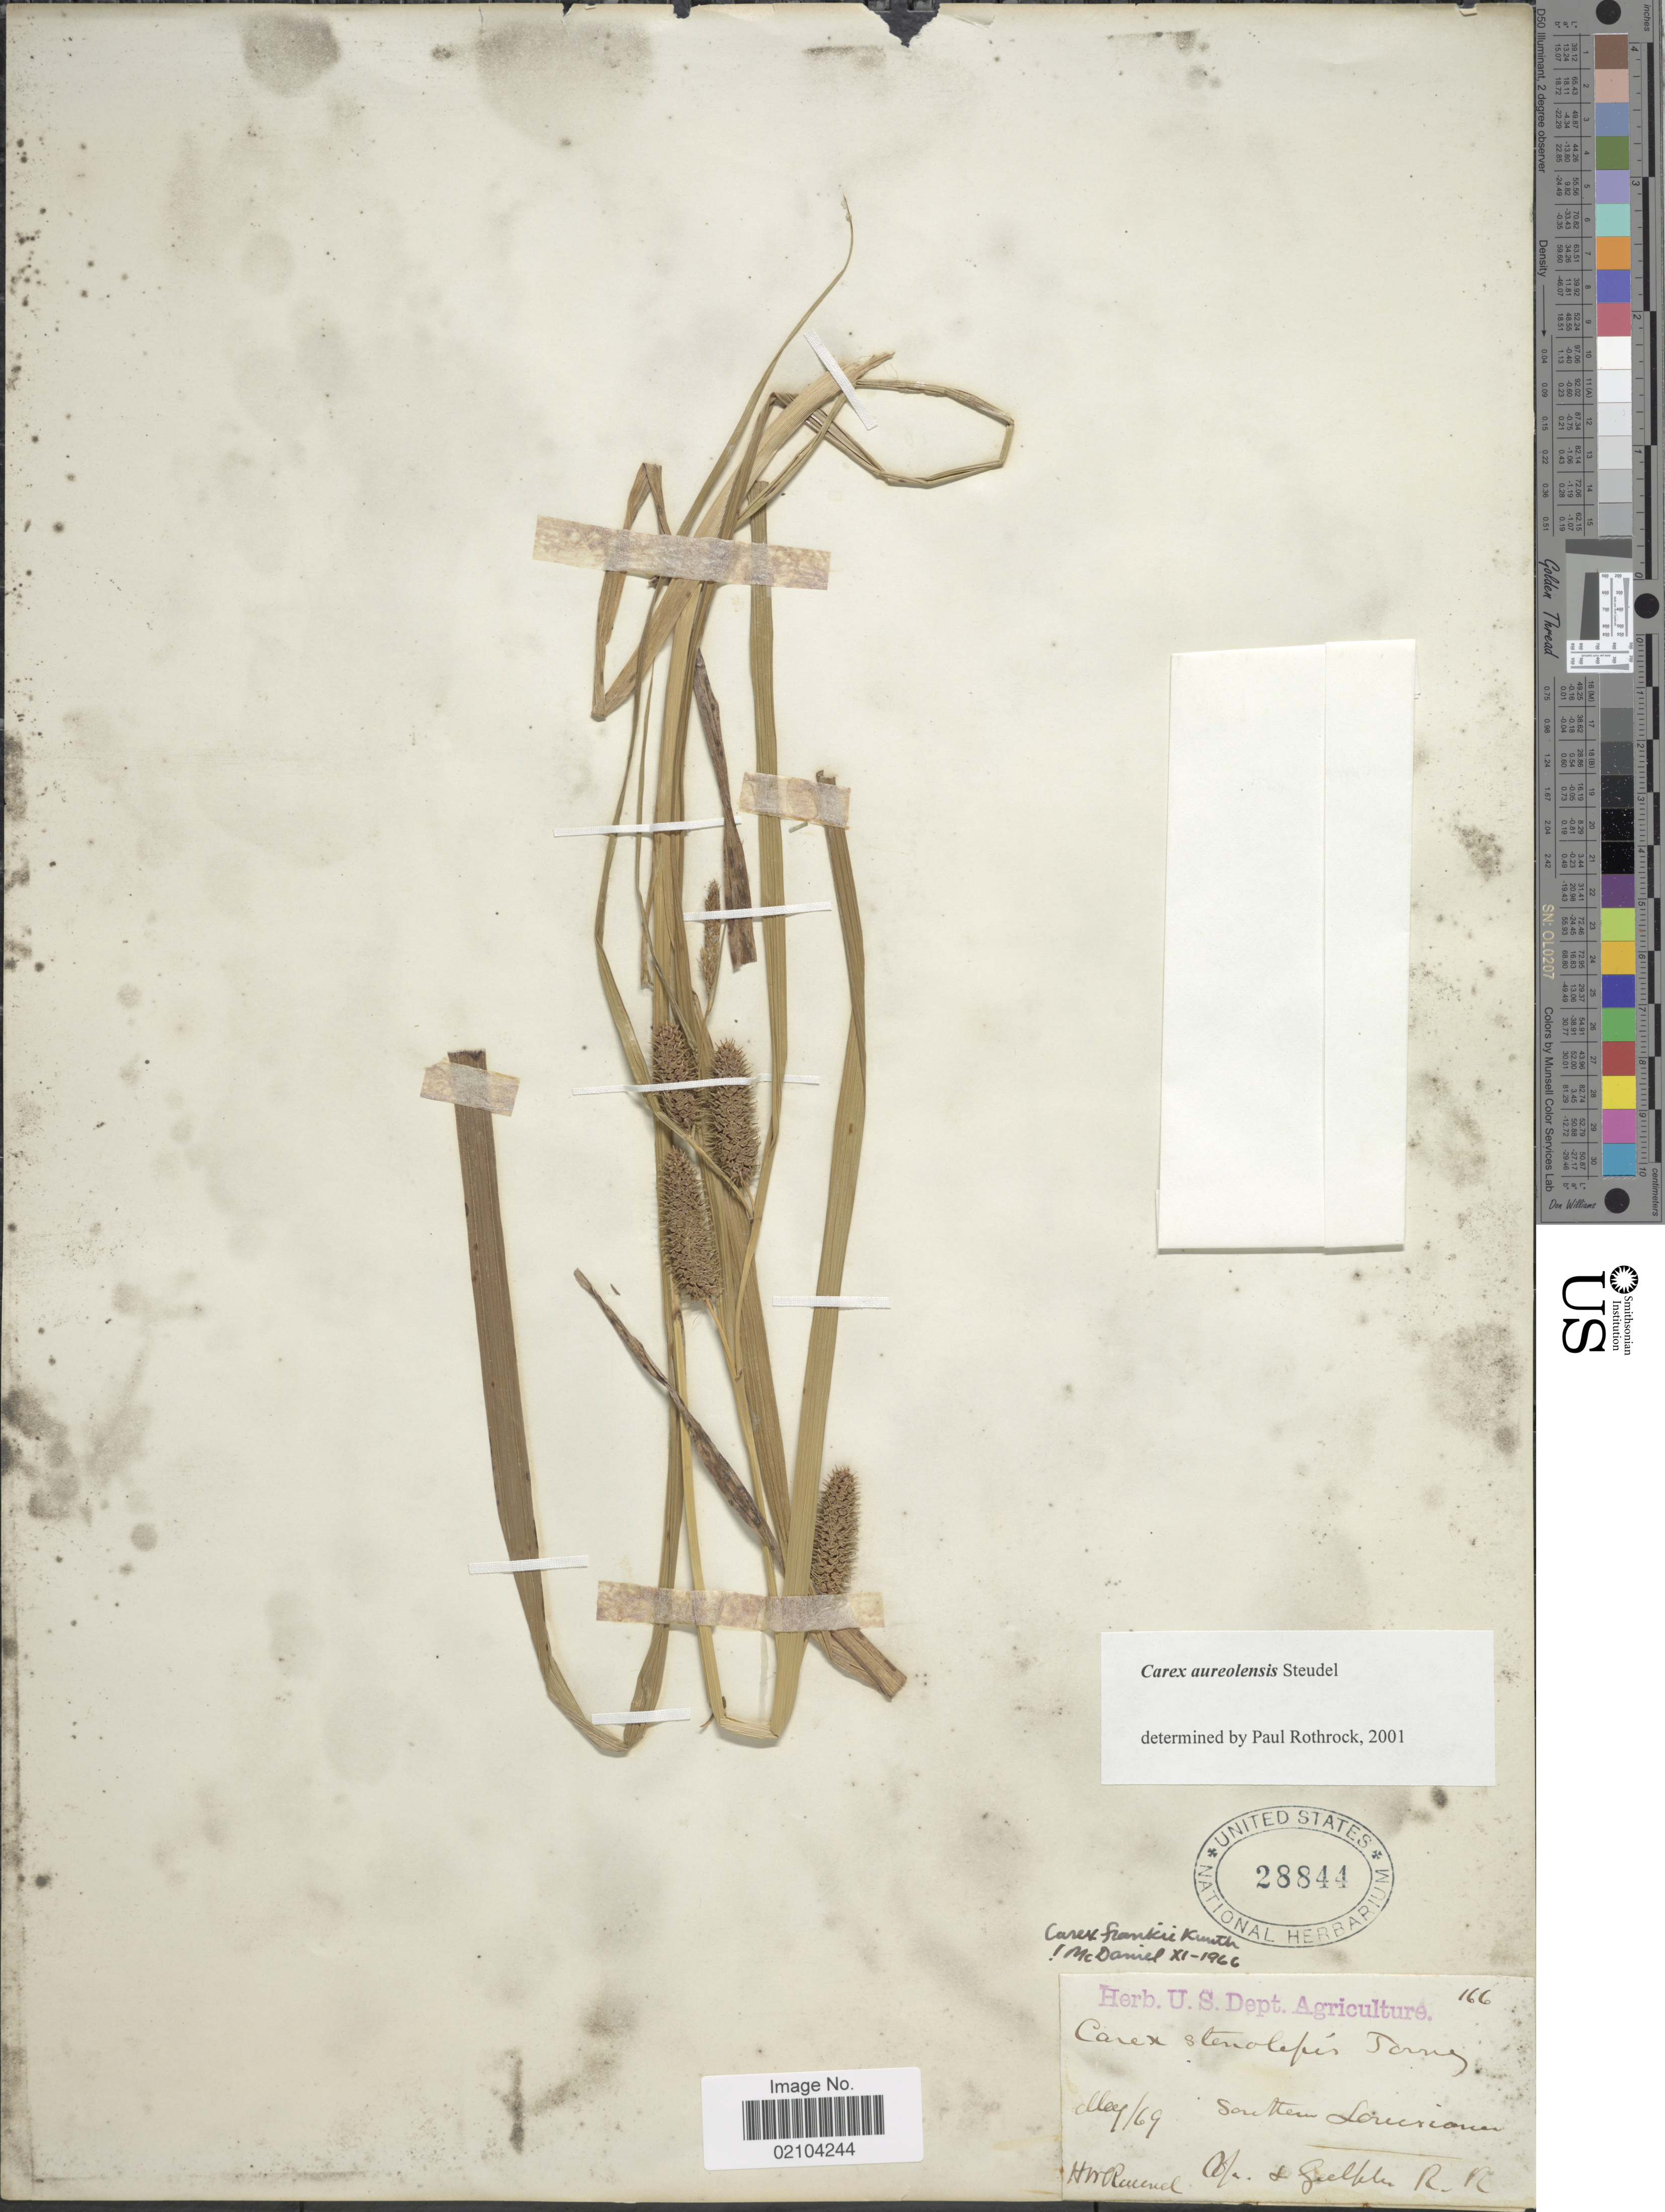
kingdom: Plantae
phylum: Tracheophyta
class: Liliopsida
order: Poales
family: Cyperaceae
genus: Carex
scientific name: Carex aureolensis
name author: Steud.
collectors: H. Ravenel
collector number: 166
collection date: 1869-05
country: United States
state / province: Louisiana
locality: Southern Louisiana.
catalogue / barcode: US 28844